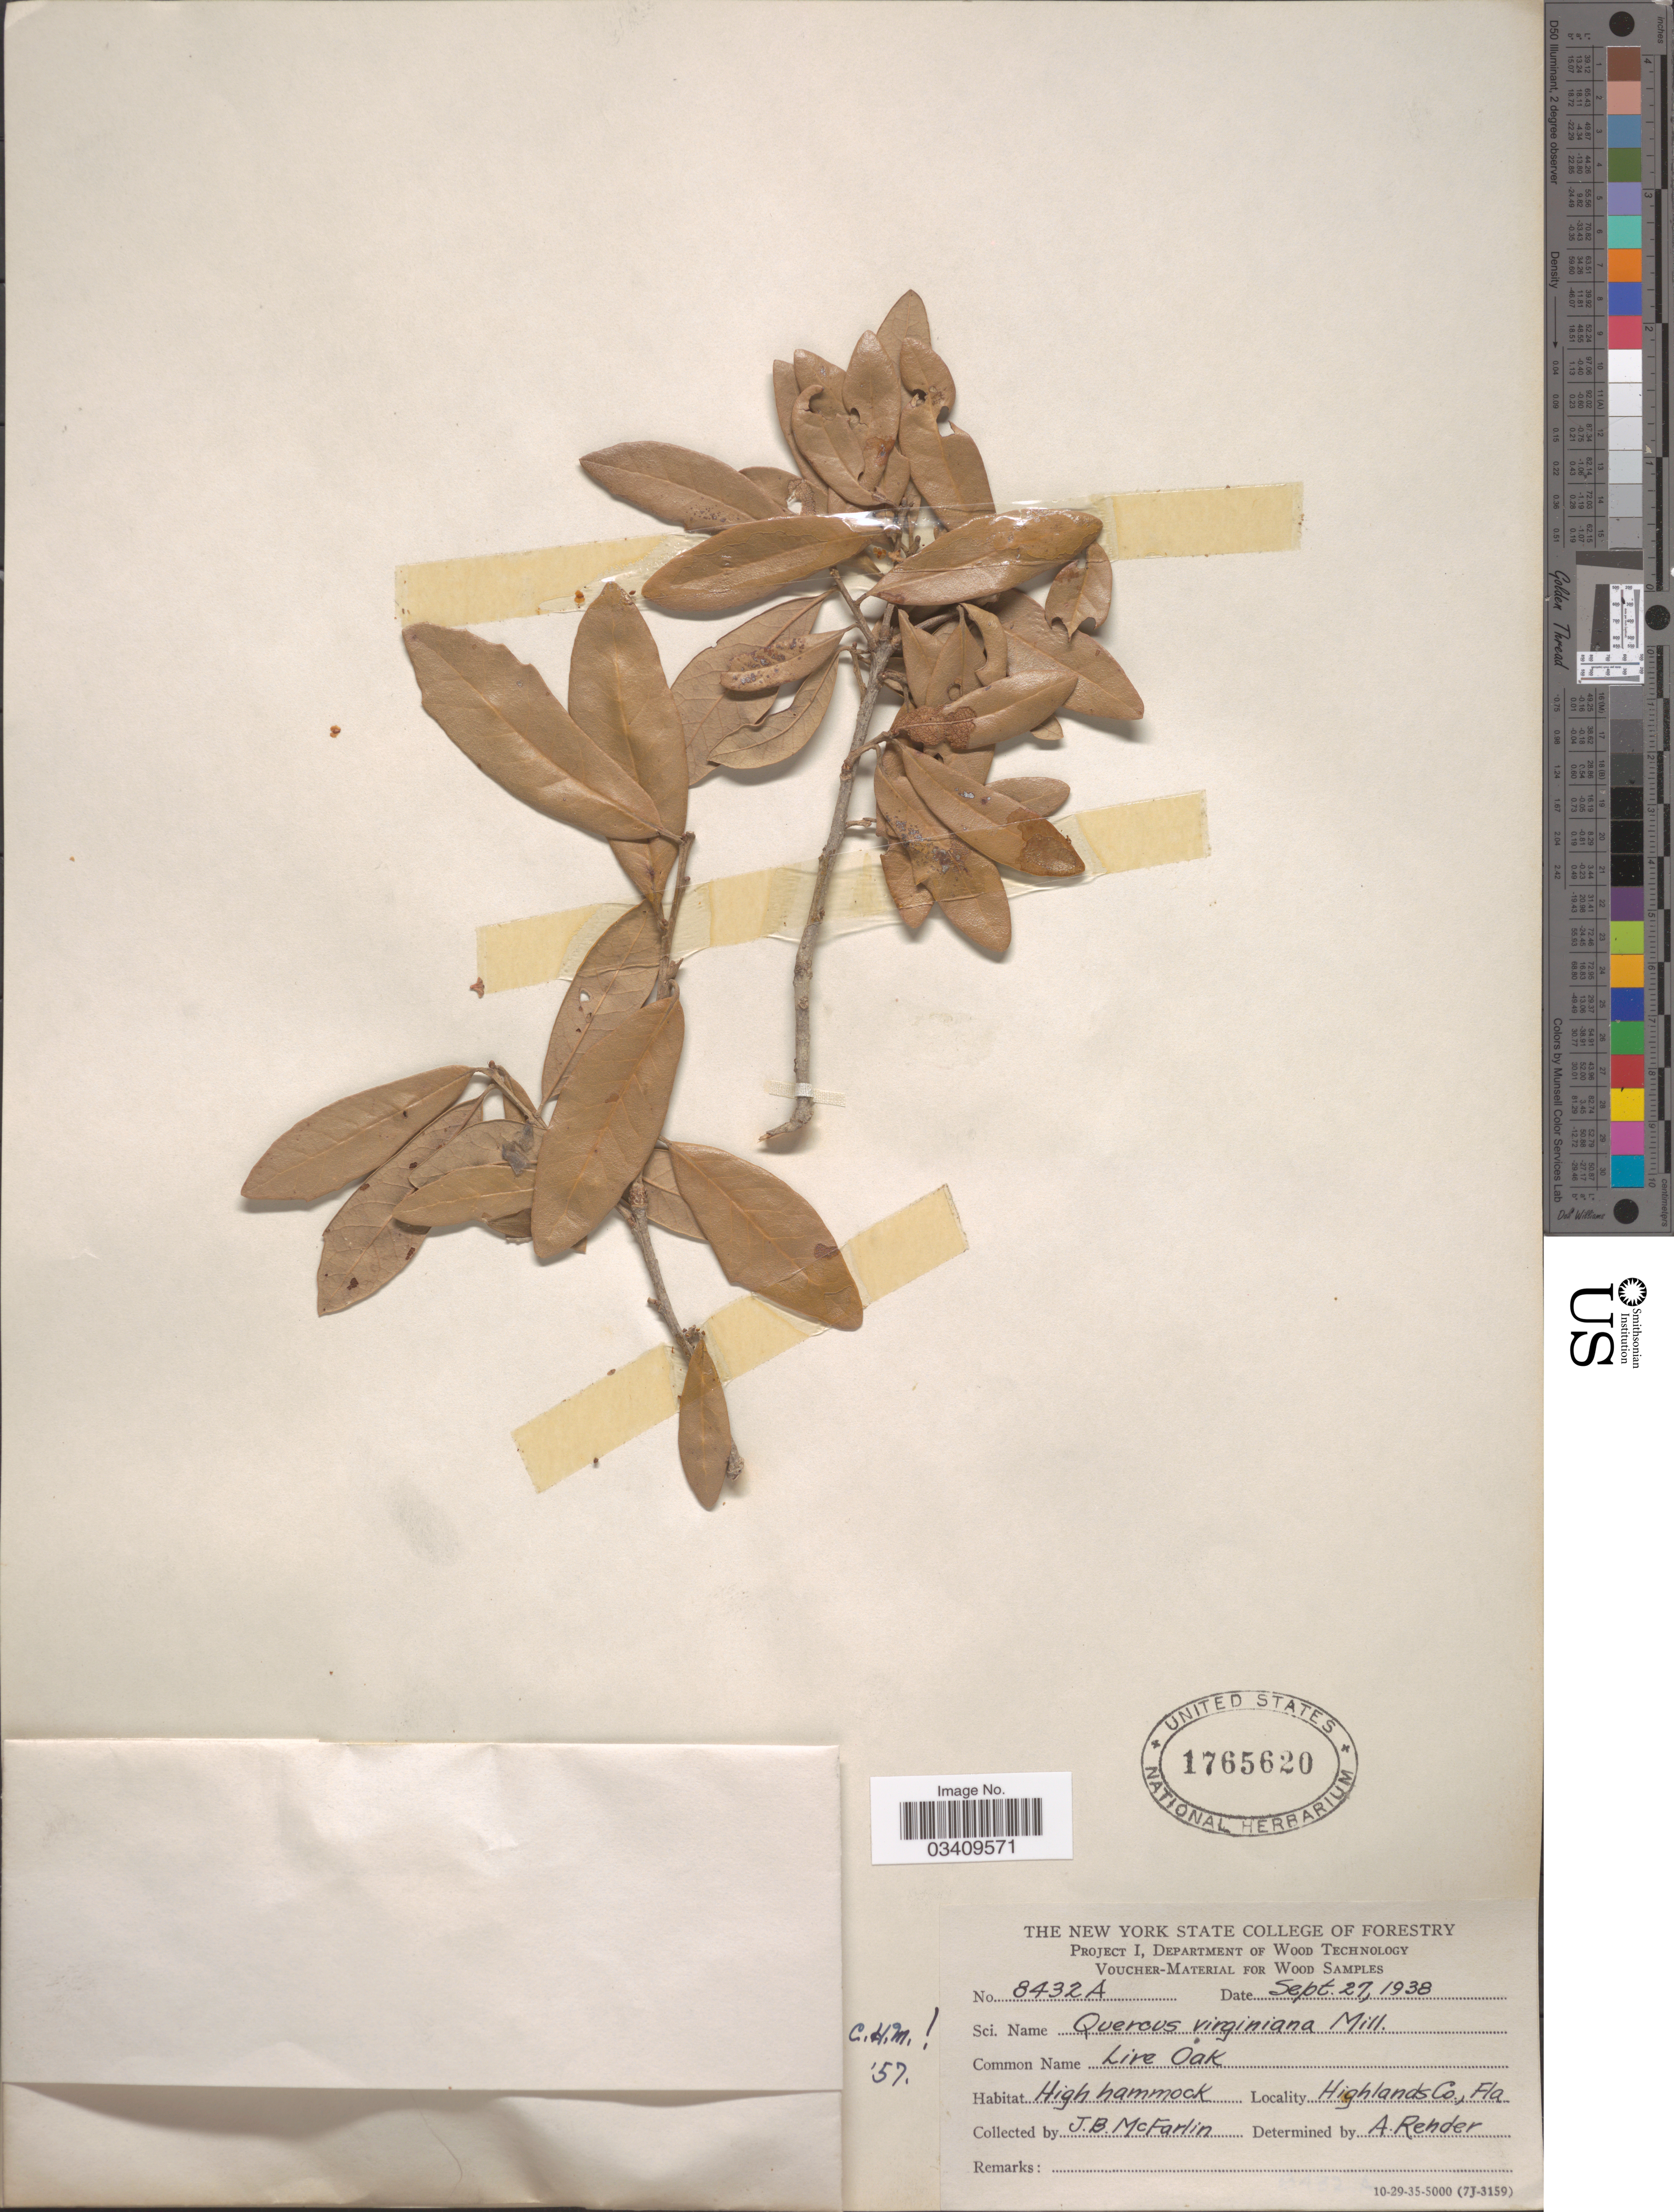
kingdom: Plantae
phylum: Tracheophyta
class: Magnoliopsida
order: Fagales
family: Fagaceae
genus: Quercus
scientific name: Quercus virginiana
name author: Mill.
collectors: J. McFarlin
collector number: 8432A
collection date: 1938-09-27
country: United States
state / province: Florida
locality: Highlands Co.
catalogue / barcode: US 1765620